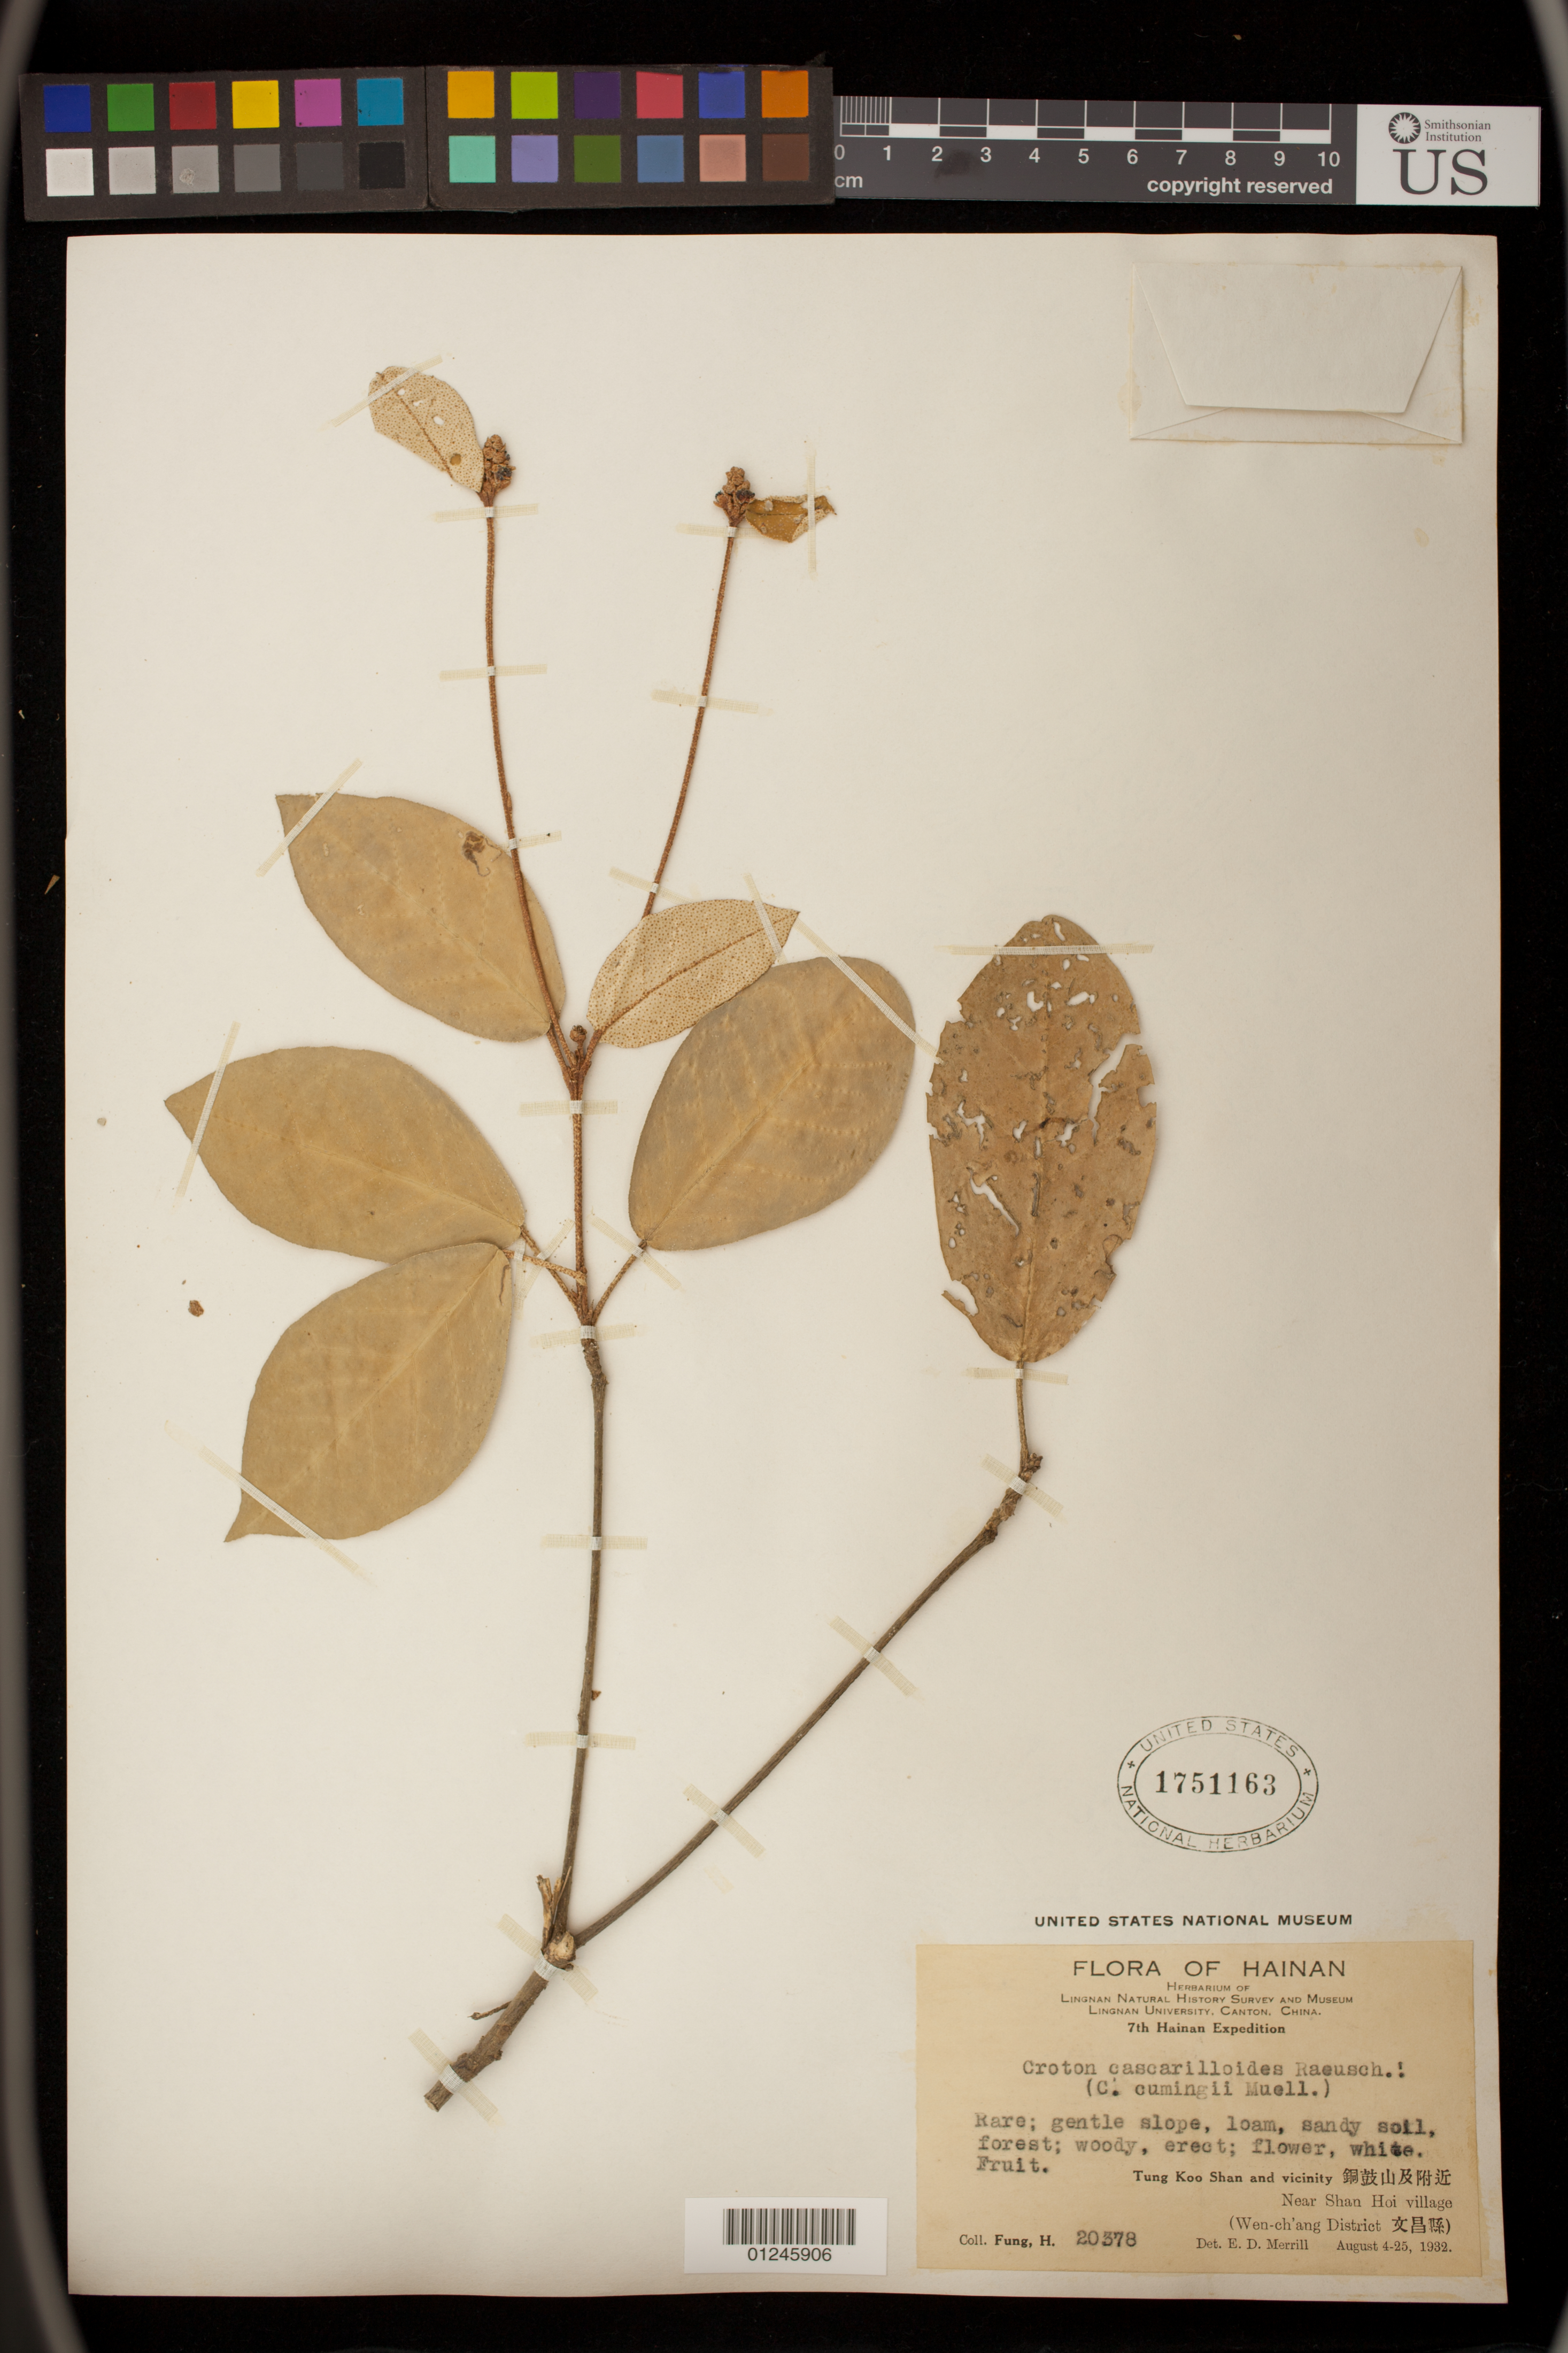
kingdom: Plantae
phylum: Tracheophyta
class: Magnoliopsida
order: Malpighiales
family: Euphorbiaceae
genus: Croton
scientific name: Croton cascarilloides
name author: Raeusch.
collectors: H. Fung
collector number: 20378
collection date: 1932-08-04/1932-08-25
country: China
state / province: Hainan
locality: Tung Koo Shan and vicinity Near Shan Hoi village (Wen-ch'ang District)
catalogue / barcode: US 1751163